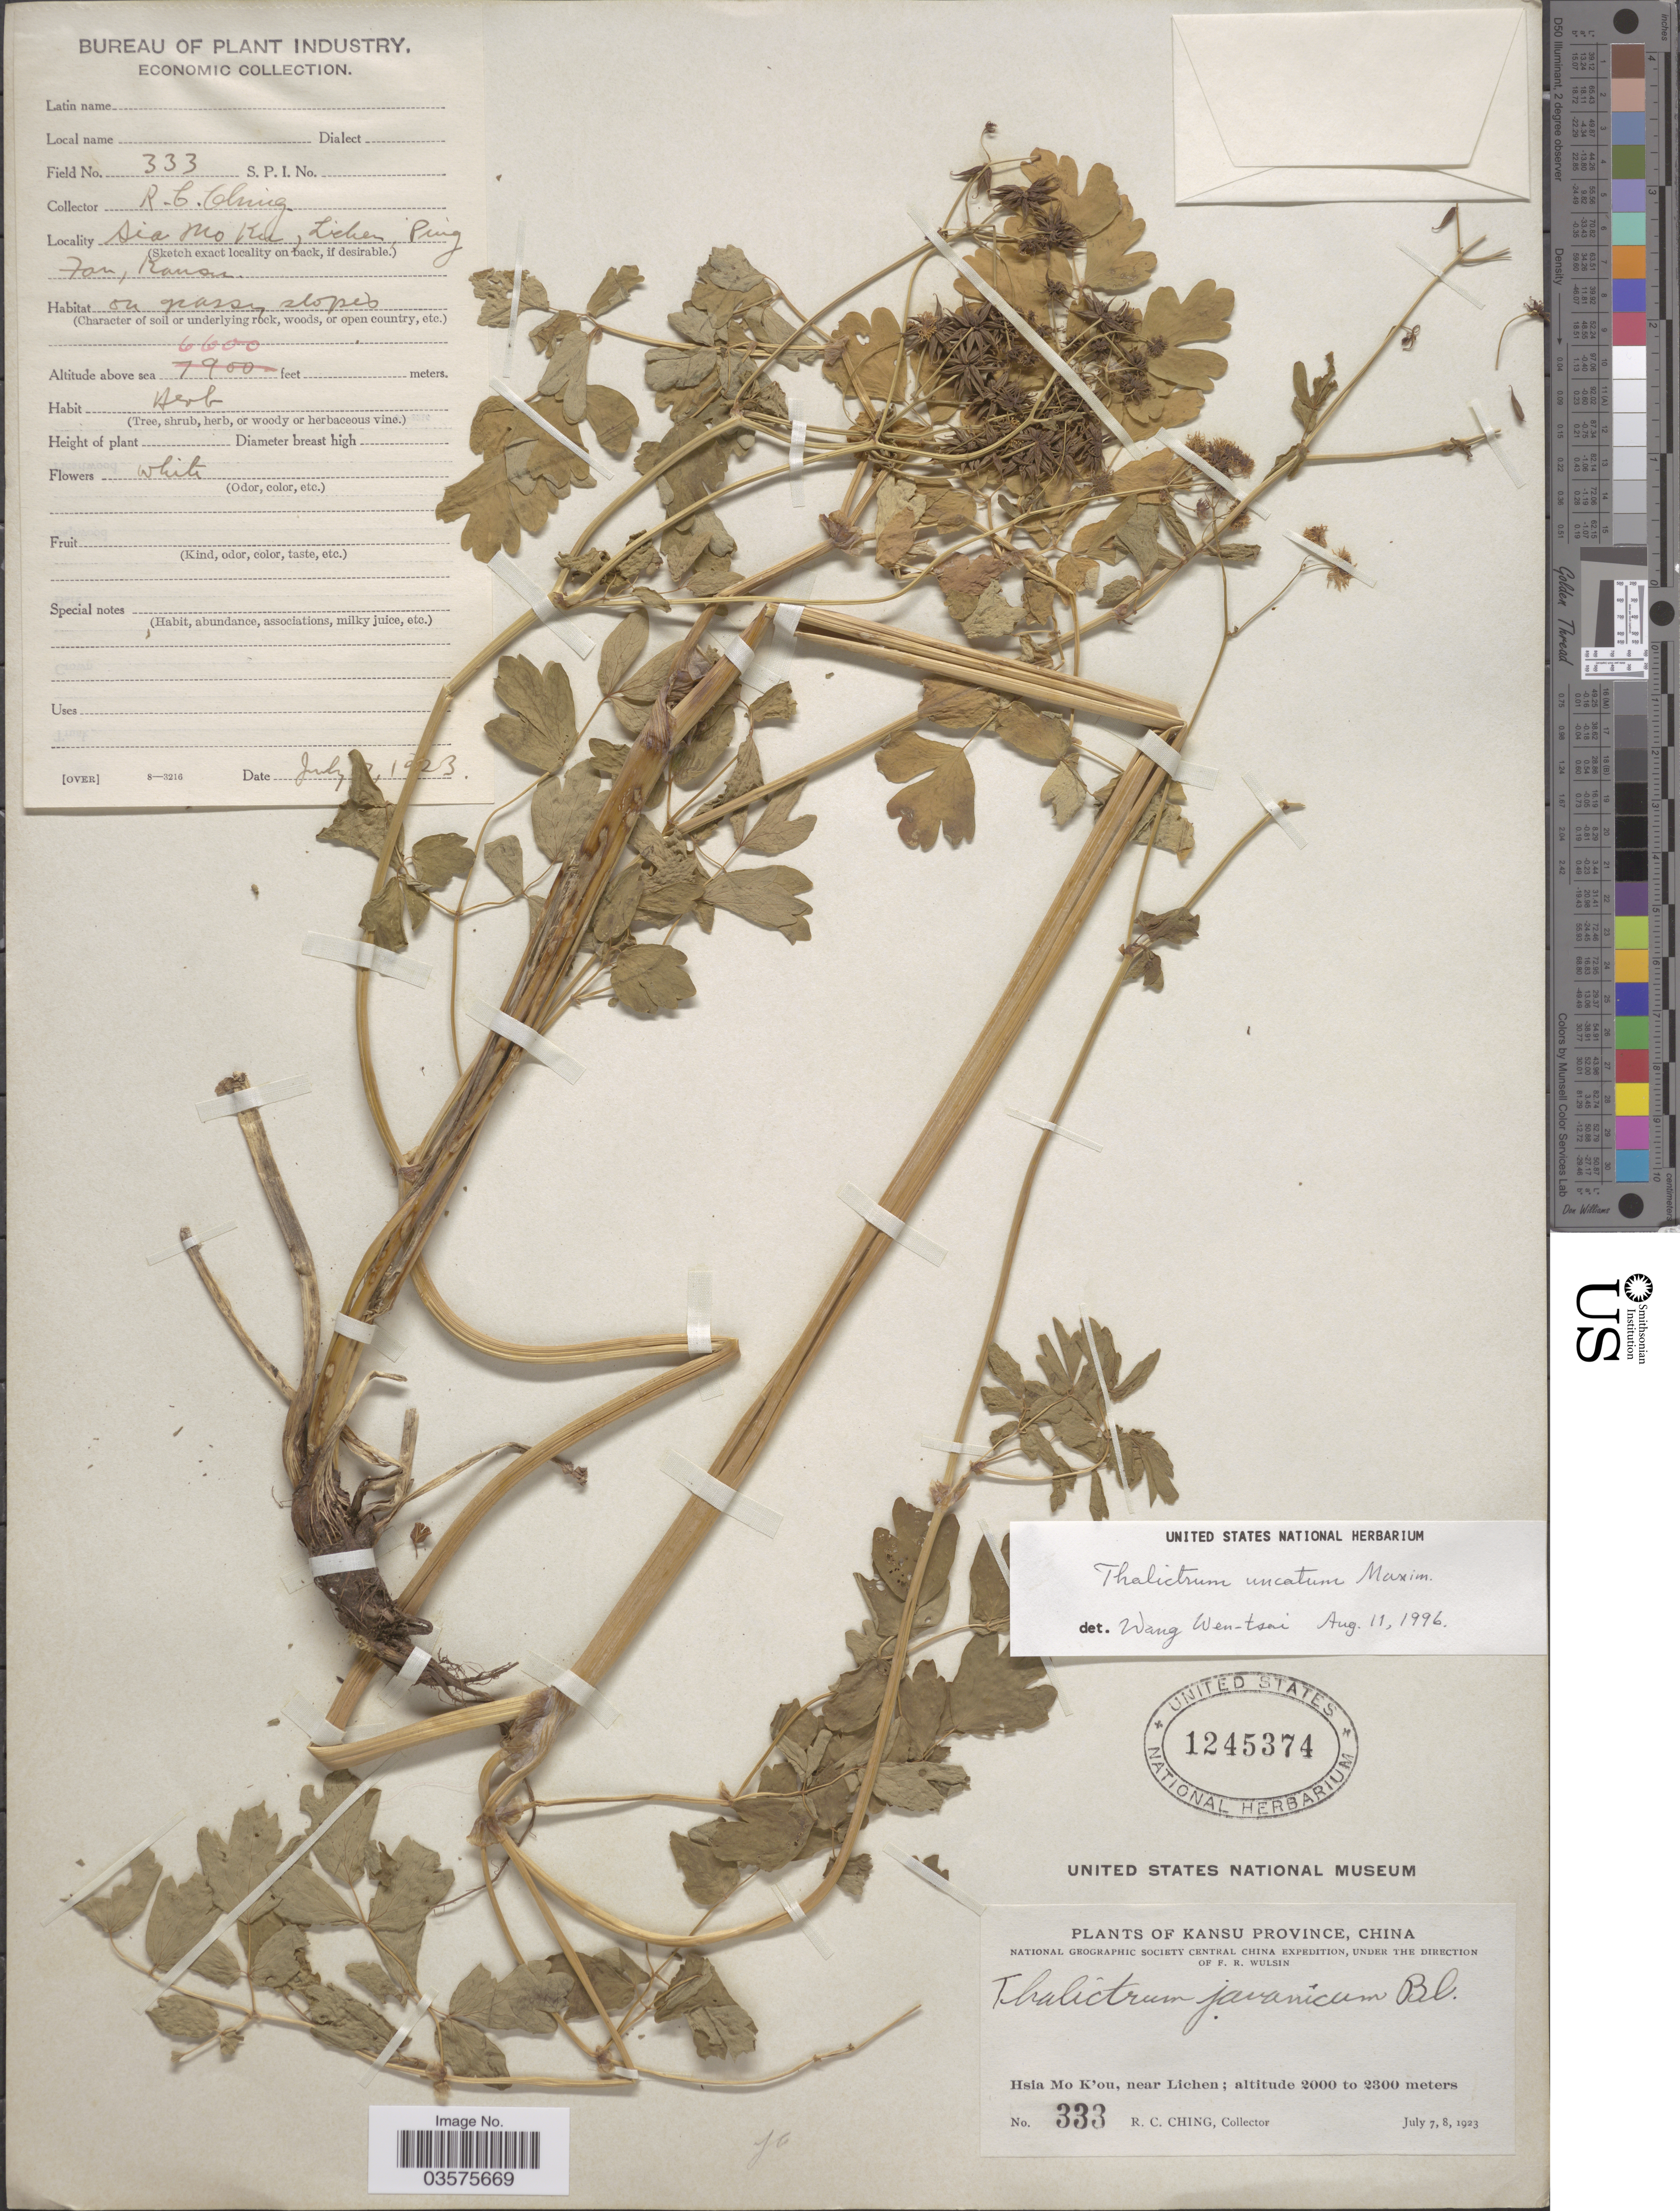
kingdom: Plantae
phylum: Tracheophyta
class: Magnoliopsida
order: Ranunculales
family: Ranunculaceae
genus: Thalictrum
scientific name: Thalictrum uncatum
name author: Maxim.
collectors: J. Rock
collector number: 333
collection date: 1923-07-07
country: China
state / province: Gansu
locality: Sia Mo Ku, Lichen Ping Fan, Kansu. Kansu Province. Central China. Hsia Mo K'ou, near Lichen.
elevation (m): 2012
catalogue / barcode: US 1245374